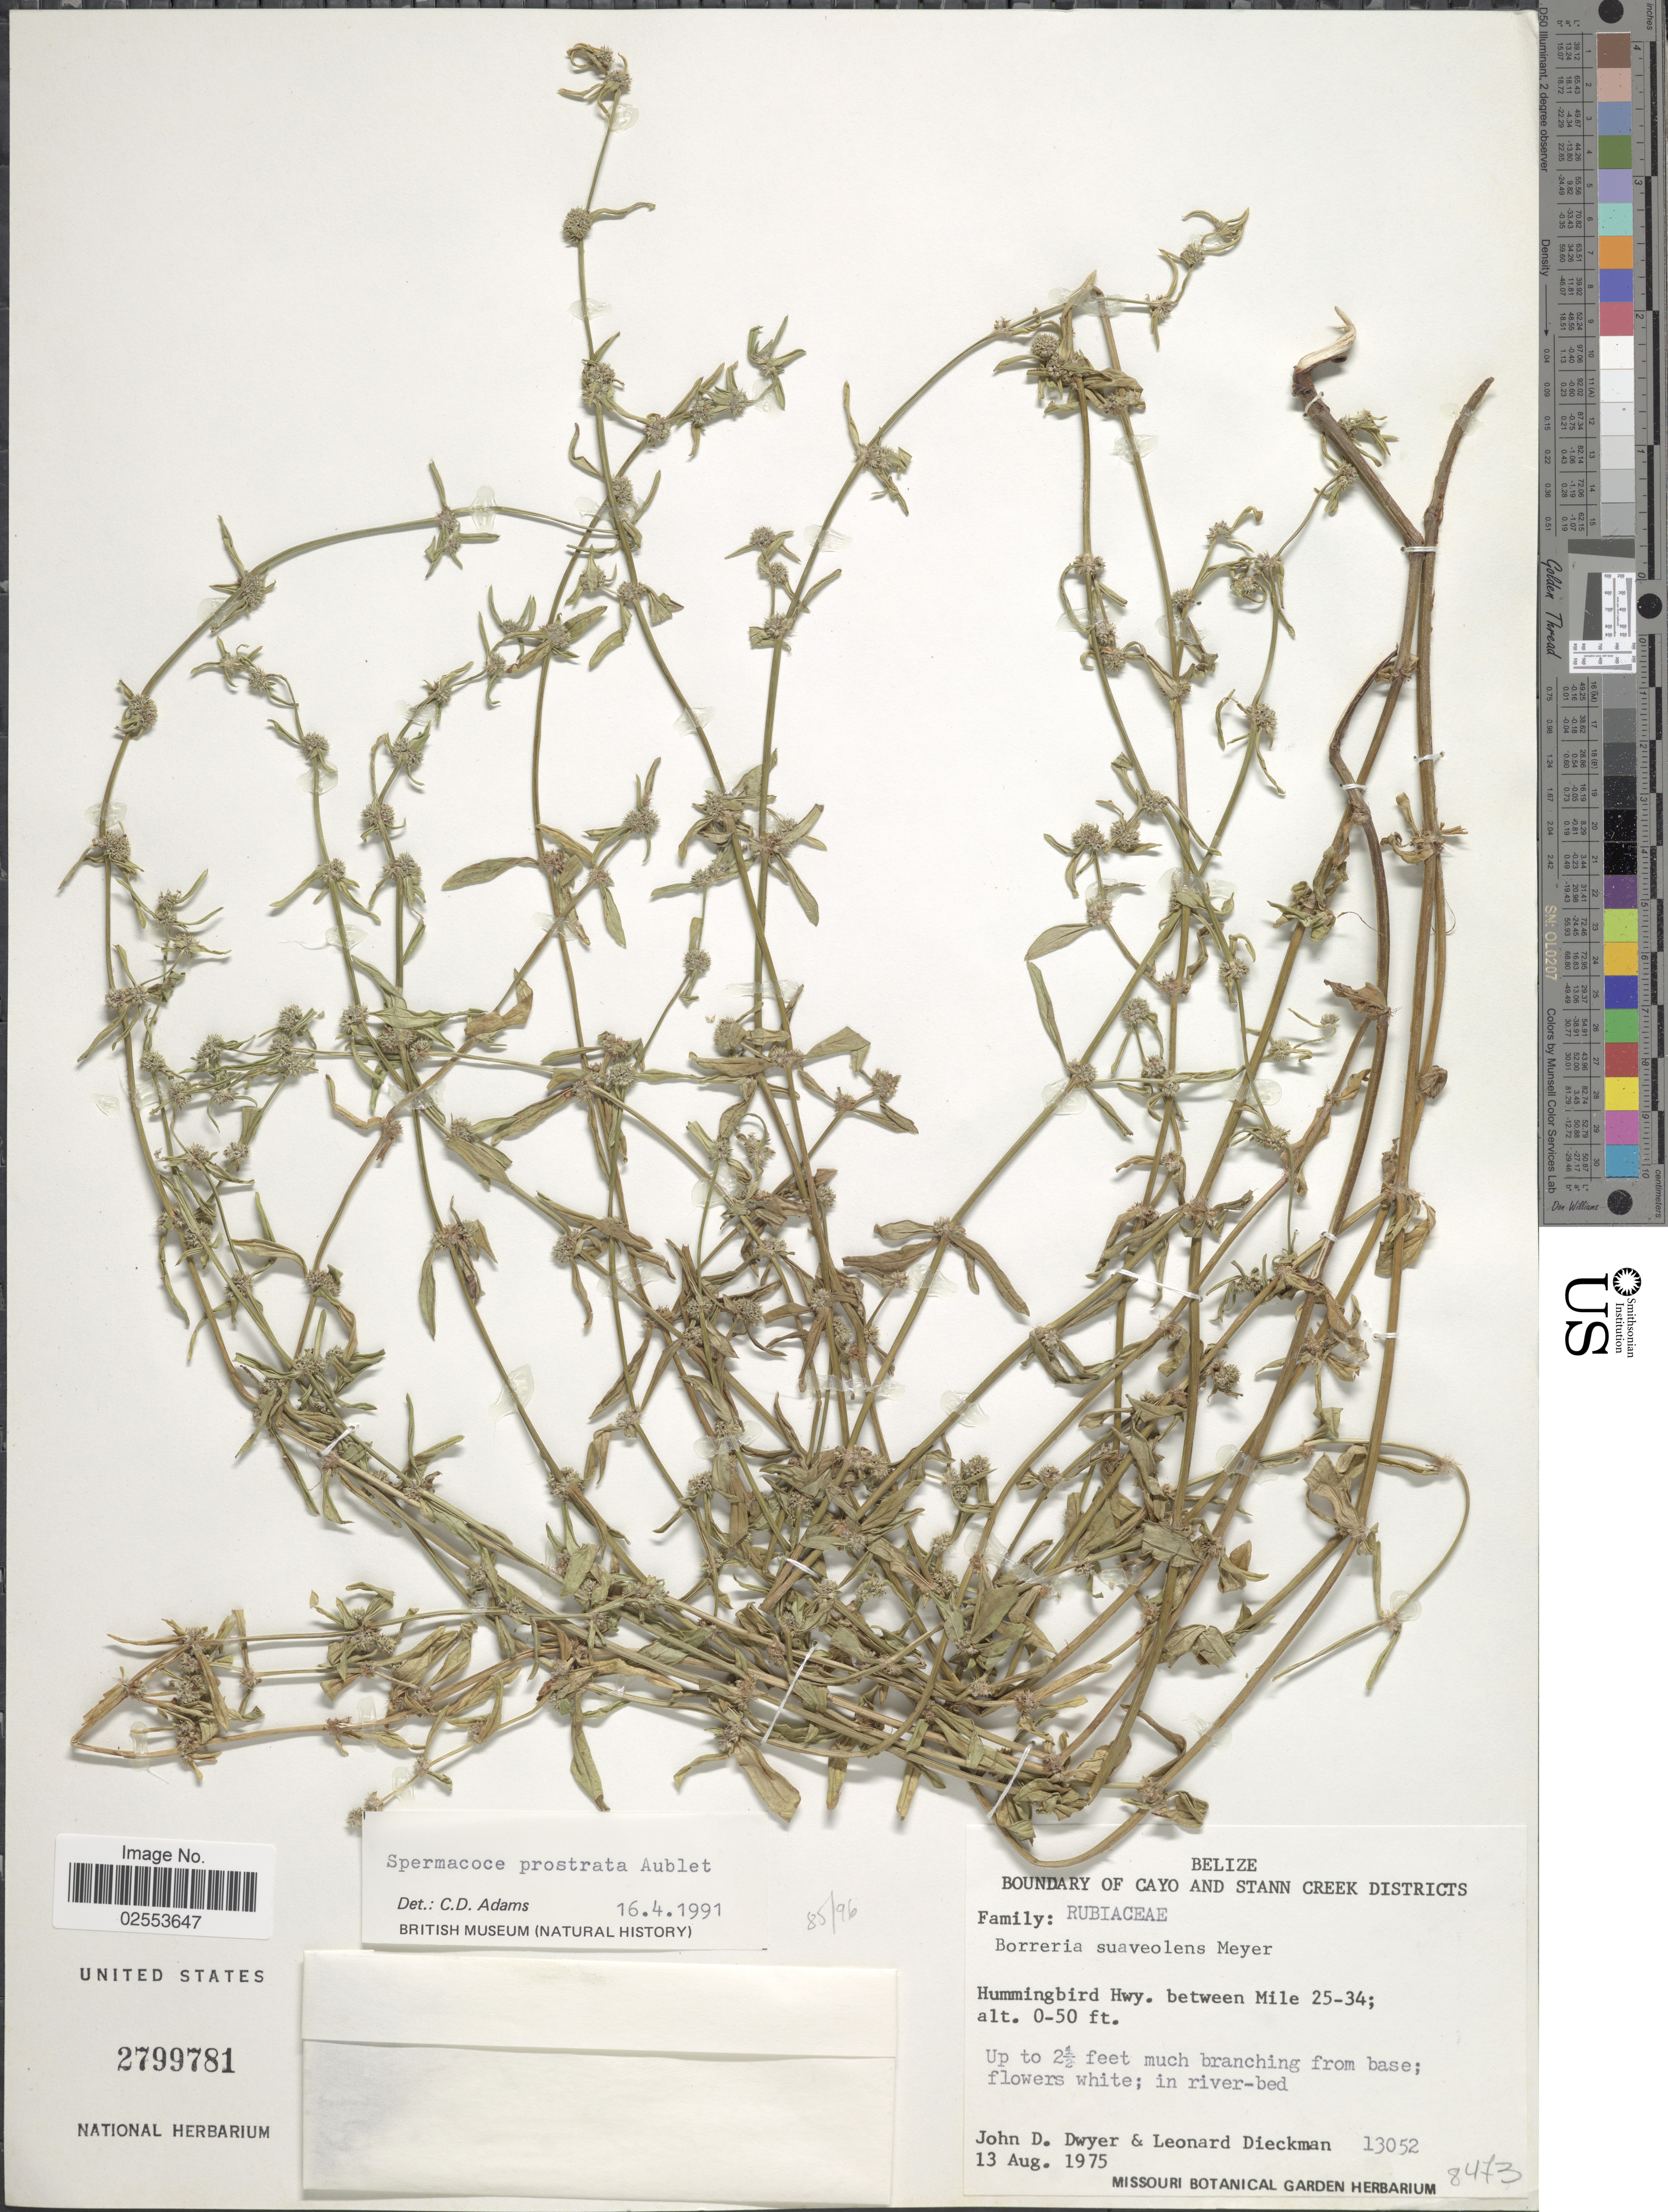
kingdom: Plantae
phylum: Tracheophyta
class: Magnoliopsida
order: Gentianales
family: Rubiaceae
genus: Spermacoce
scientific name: Spermacoce prostrata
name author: Aubl.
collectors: J. D. Dwyer & L. Dieckman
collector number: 13052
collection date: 1975-08-13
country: Belize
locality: Boundary of Cayo and Stann Creek Districts, Hummingbird Hwy. between Mile 25-34, in river-bed.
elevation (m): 0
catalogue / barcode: US 2799781